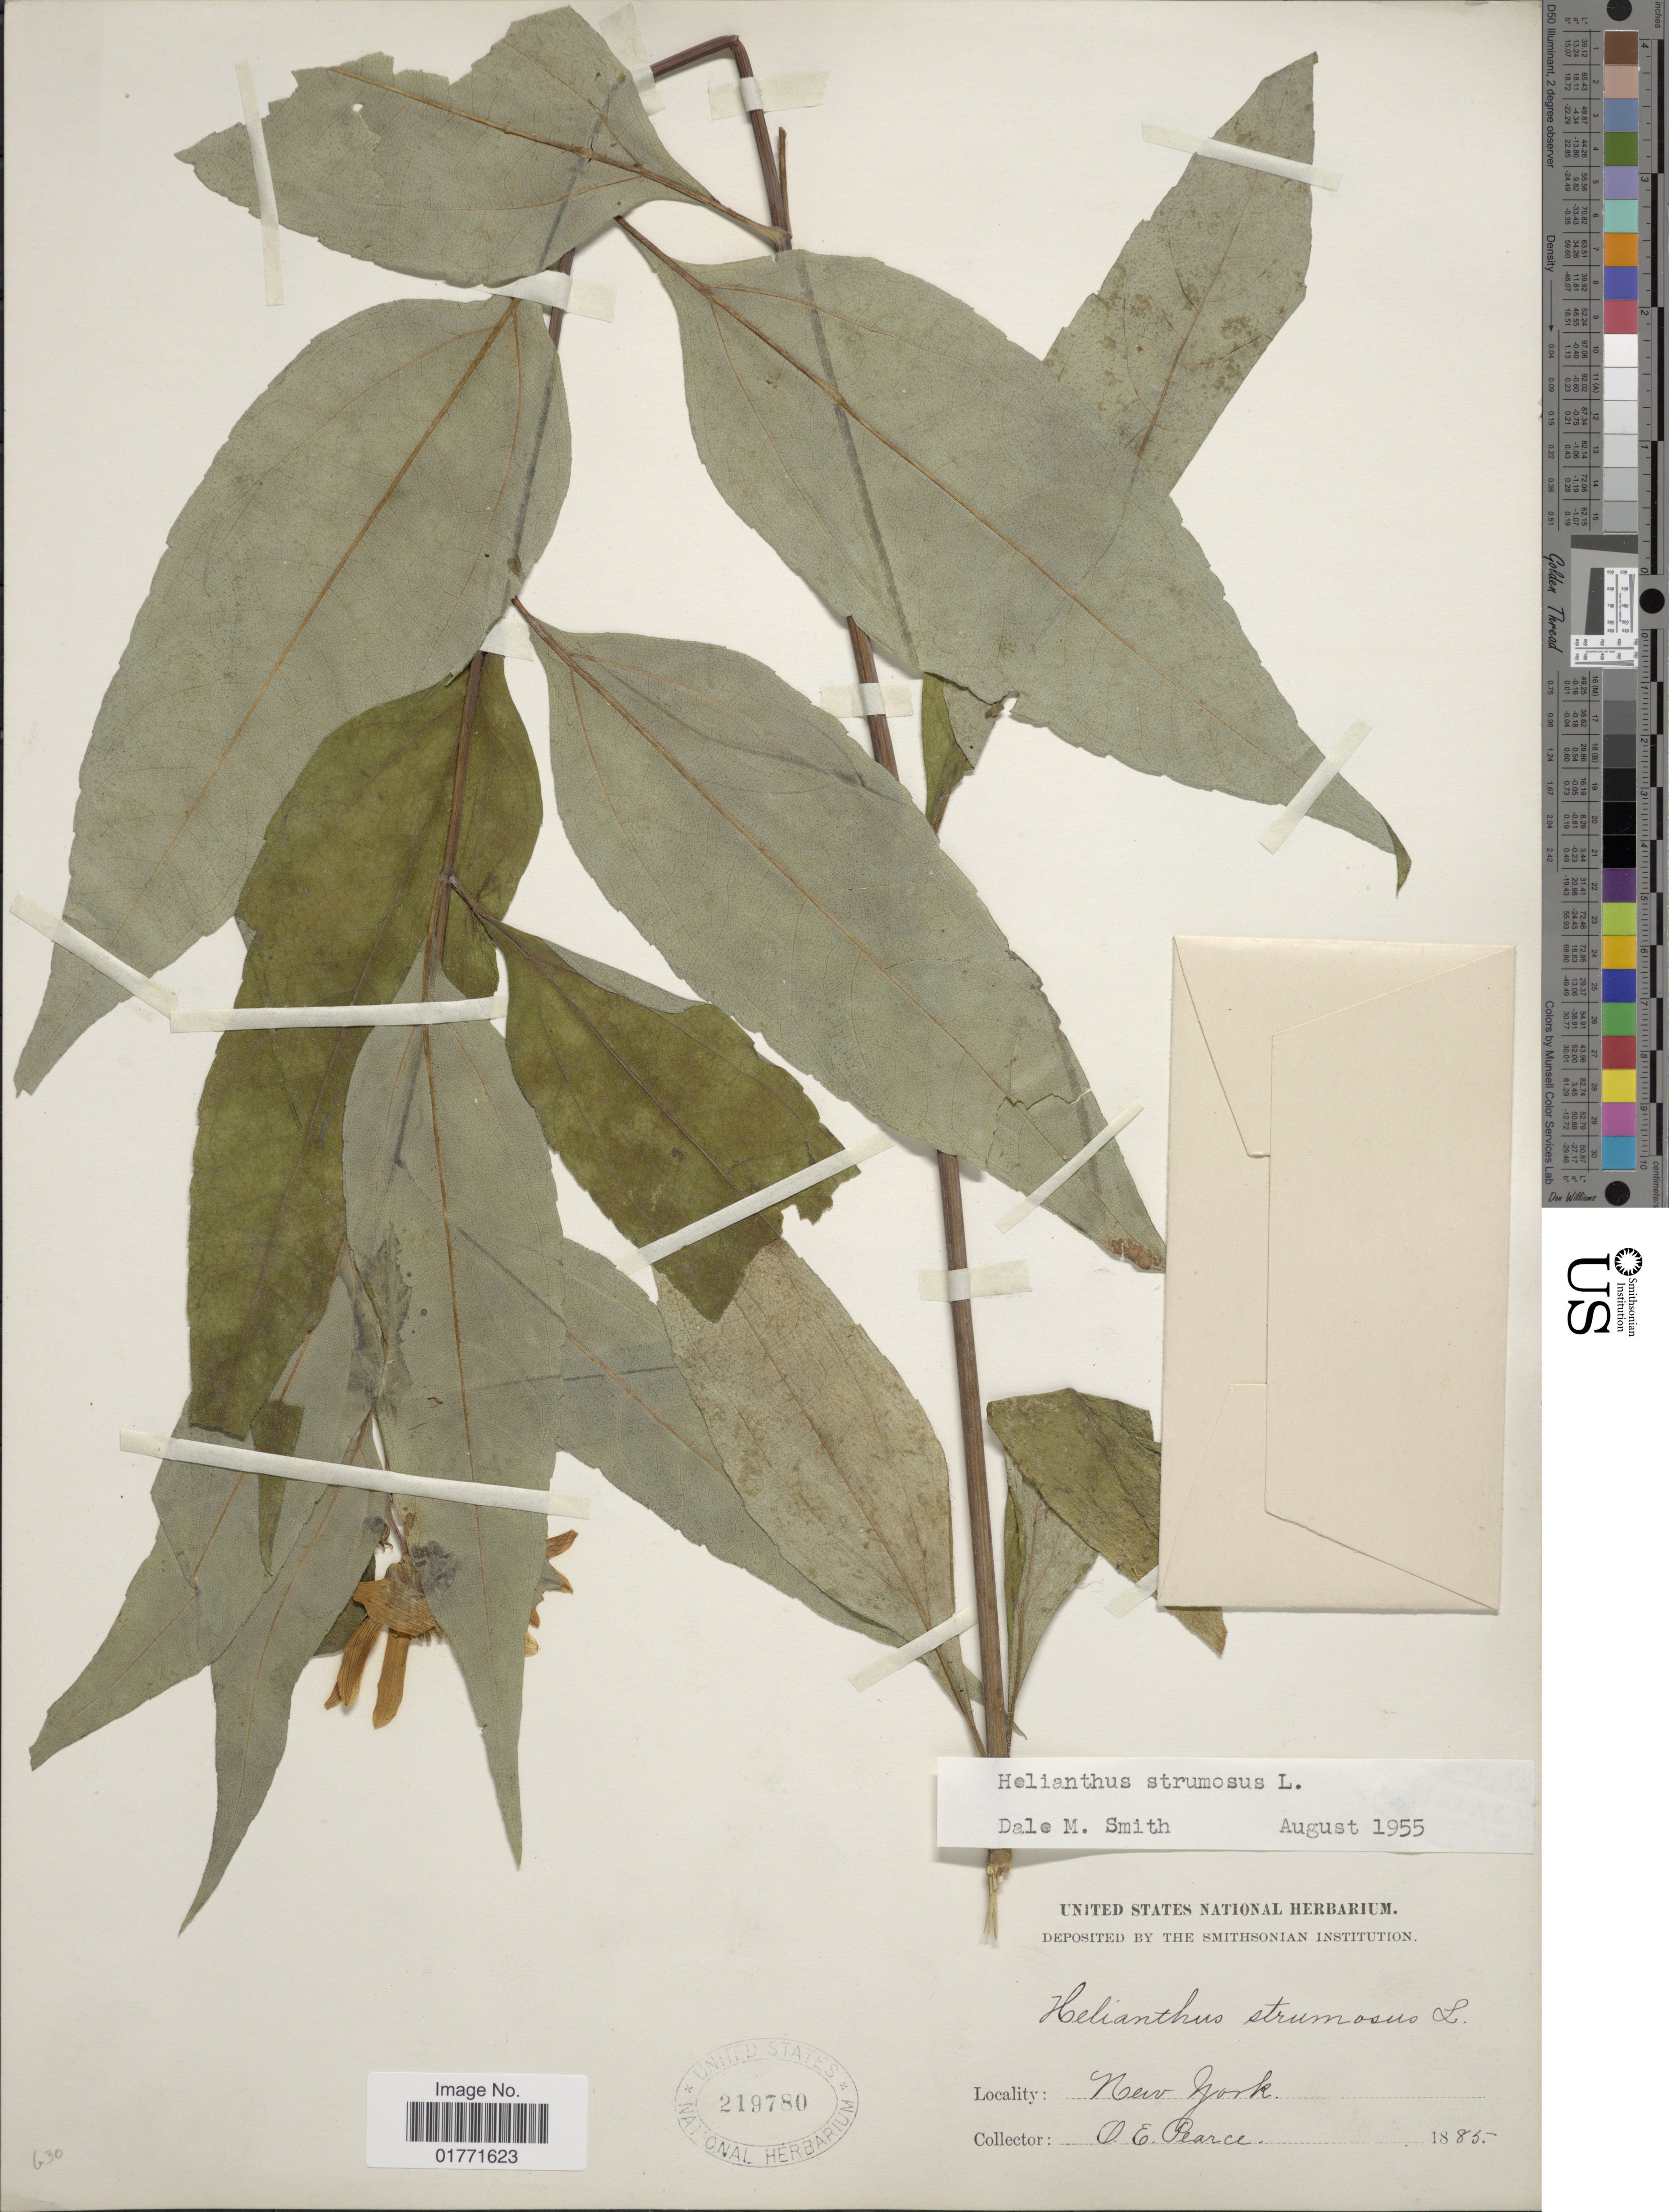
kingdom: Plantae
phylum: Tracheophyta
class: Magnoliopsida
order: Asterales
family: Asteraceae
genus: Helianthus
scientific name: Helianthus strumosus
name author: L.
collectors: O. E. Pearce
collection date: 1885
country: United States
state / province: New York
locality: New York.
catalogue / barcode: US 219780